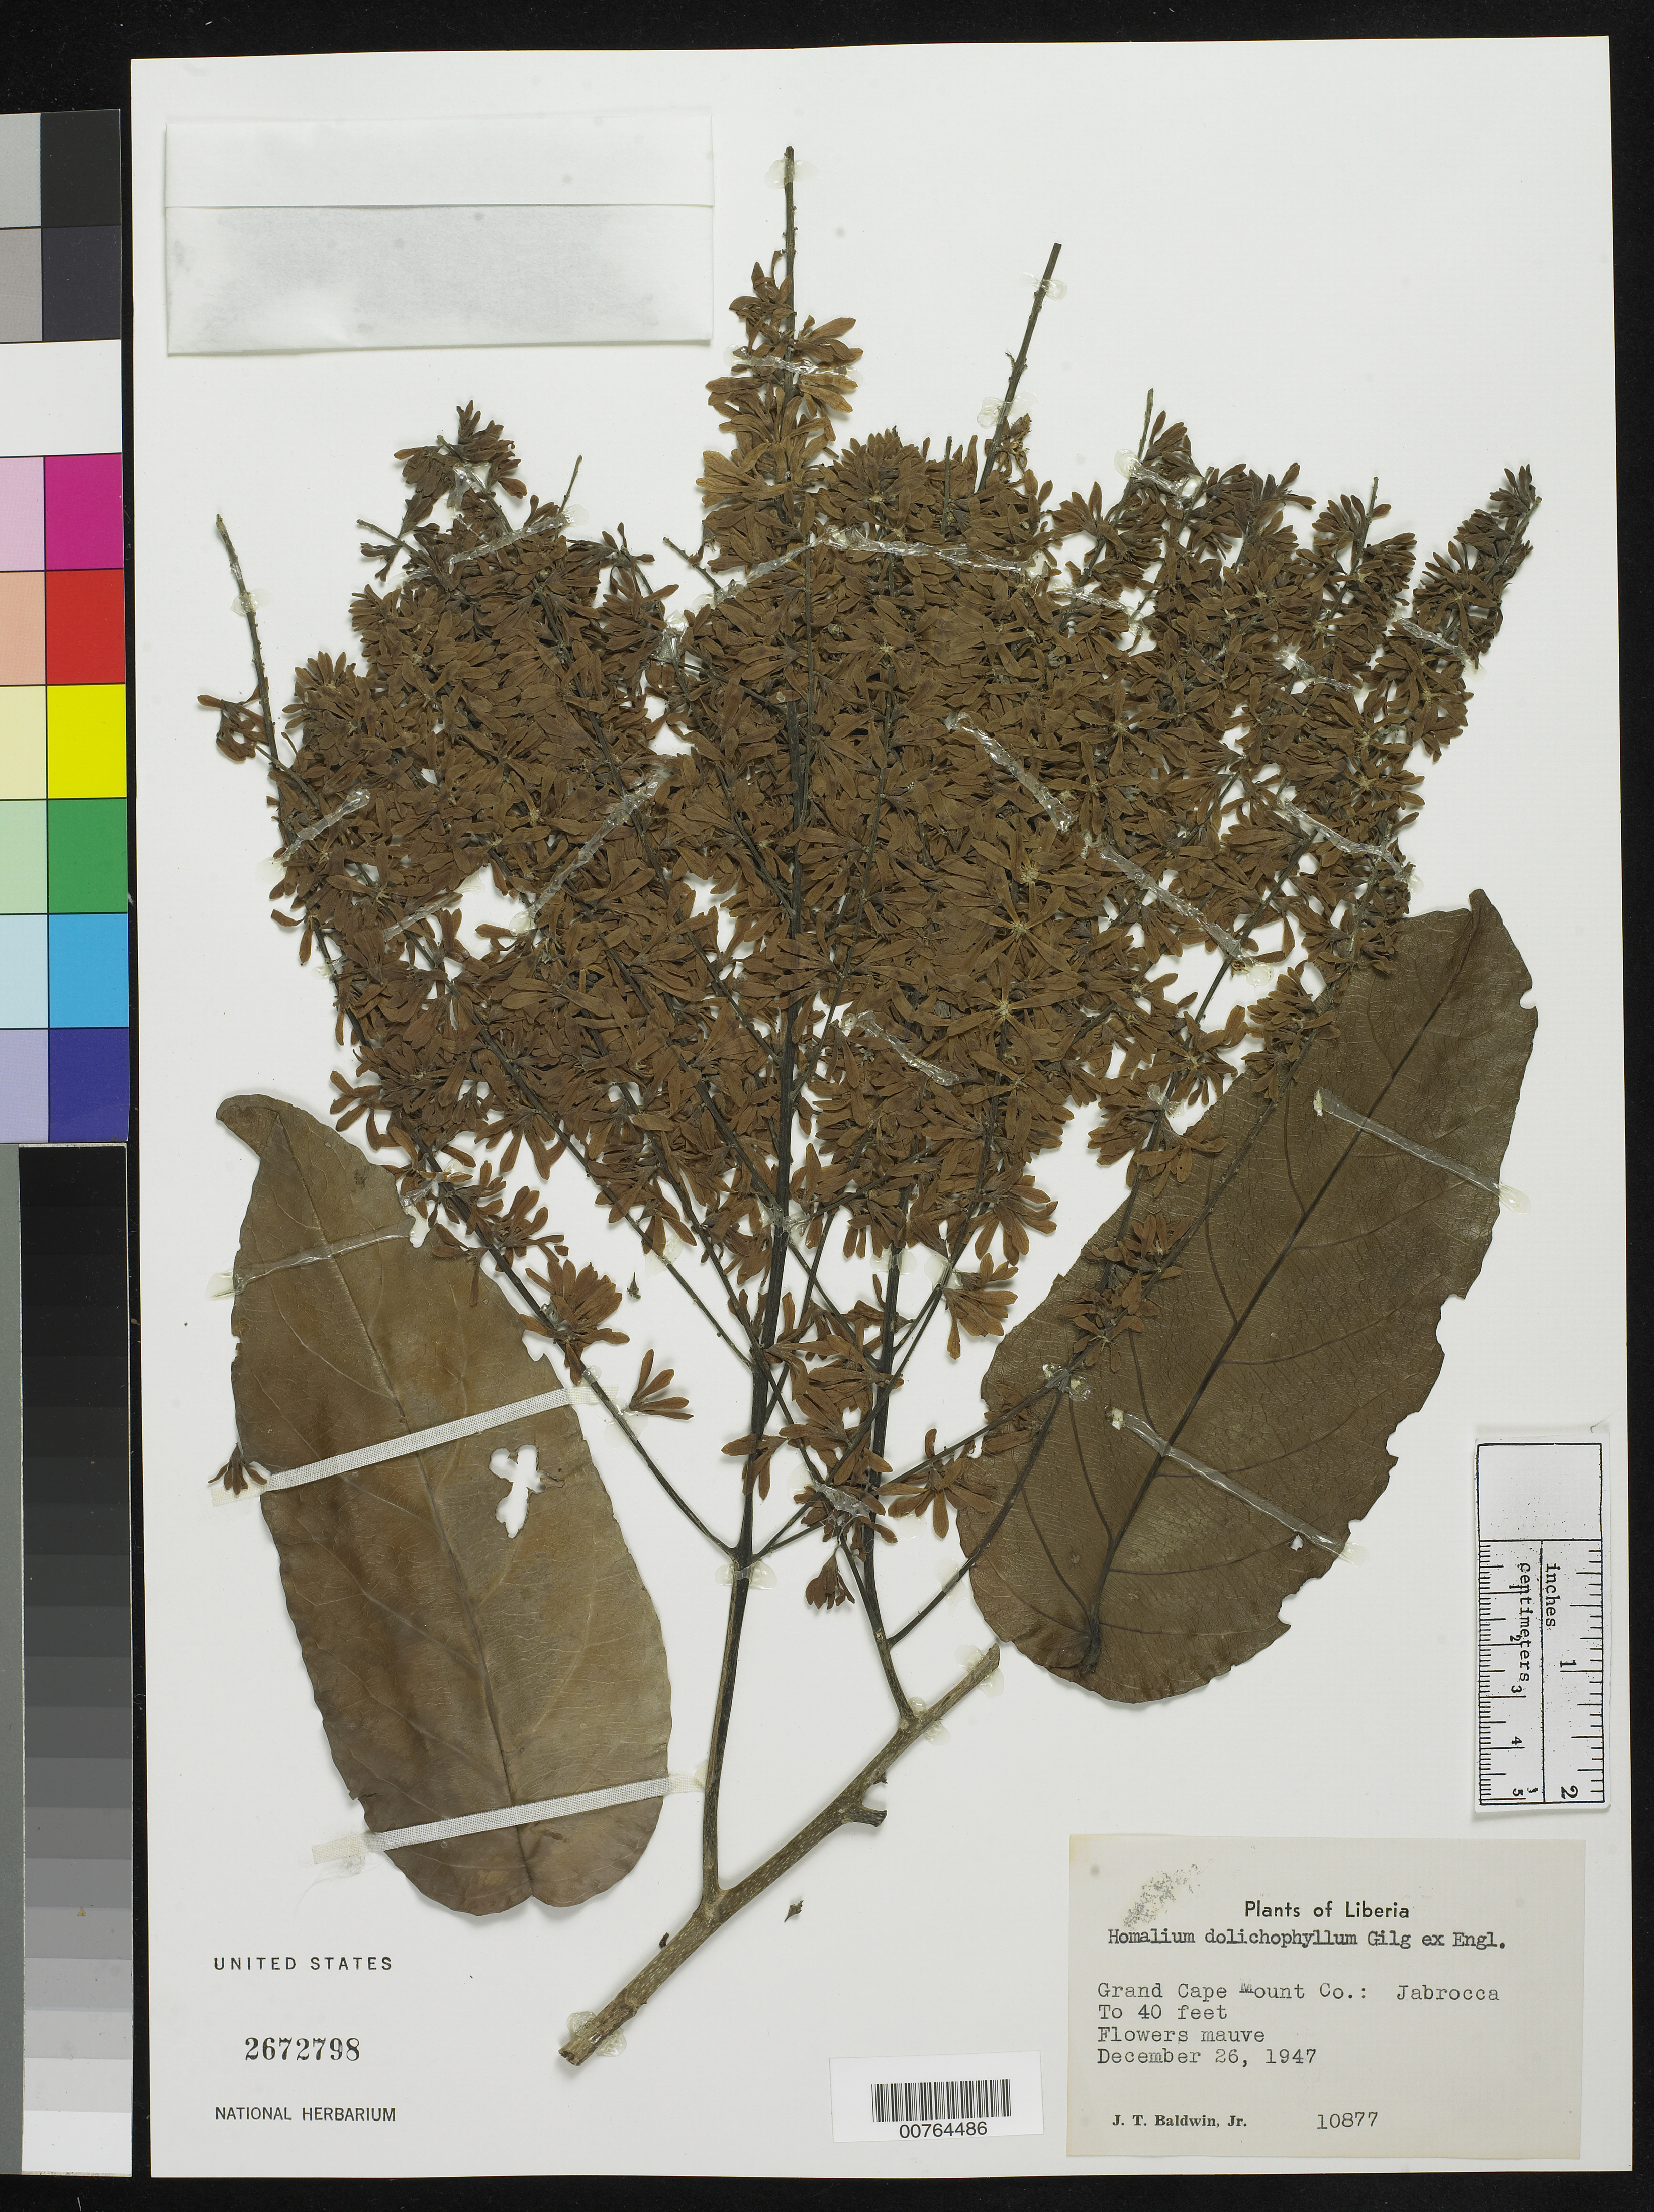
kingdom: Plantae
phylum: Tracheophyta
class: Magnoliopsida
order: Malpighiales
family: Salicaceae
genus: Homalium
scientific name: Homalium dolichophyllum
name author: Gilg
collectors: J. T. Baldwin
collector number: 10877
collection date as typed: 26 Dec 1947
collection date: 1947-12-26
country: Liberia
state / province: Grand Cape Mount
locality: Jabrocca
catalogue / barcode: US 2672798